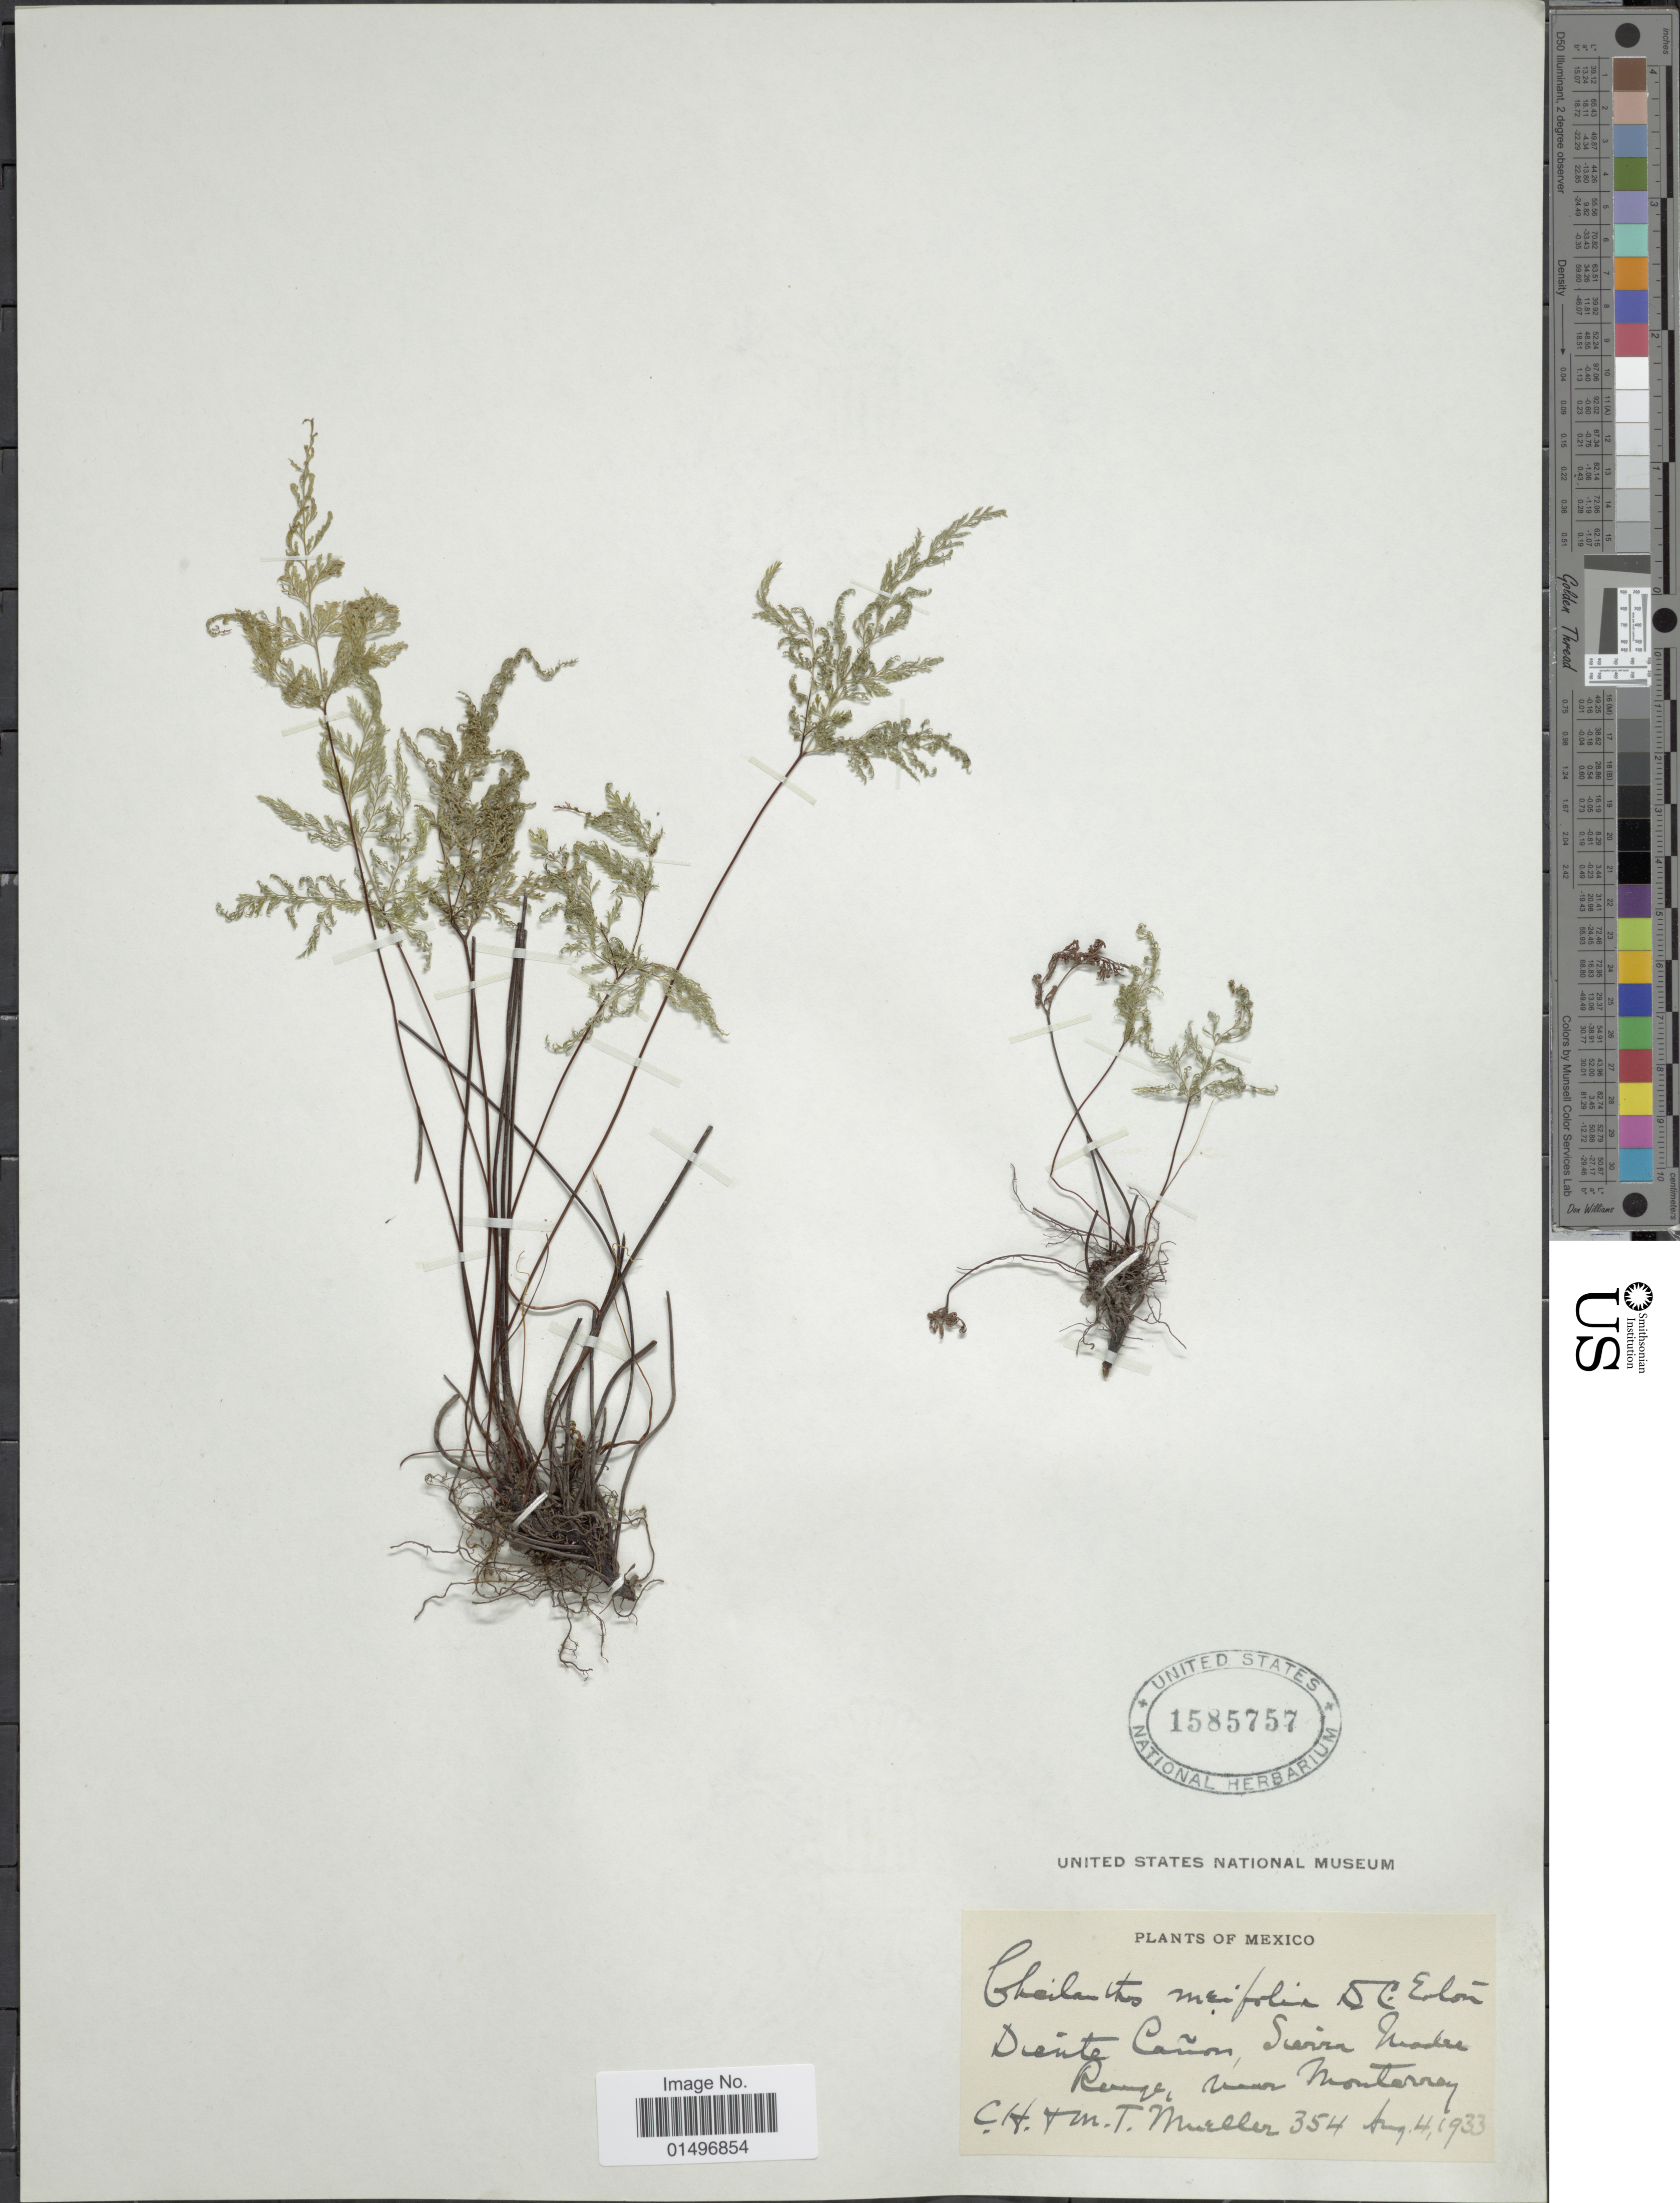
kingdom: Plantae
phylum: Tracheophyta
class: Polypodiopsida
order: Polypodiales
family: Pteridaceae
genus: Aspidotis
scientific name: Aspidotis meifolia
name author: (D.C. Eaton) Pic. Serm.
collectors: C. H. Mueller & M. Mueller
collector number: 354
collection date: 1933-08-04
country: Mexico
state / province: México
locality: Mexico, Diente Canon, Sierra Madre Range, near Monterrey.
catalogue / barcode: US 1585757